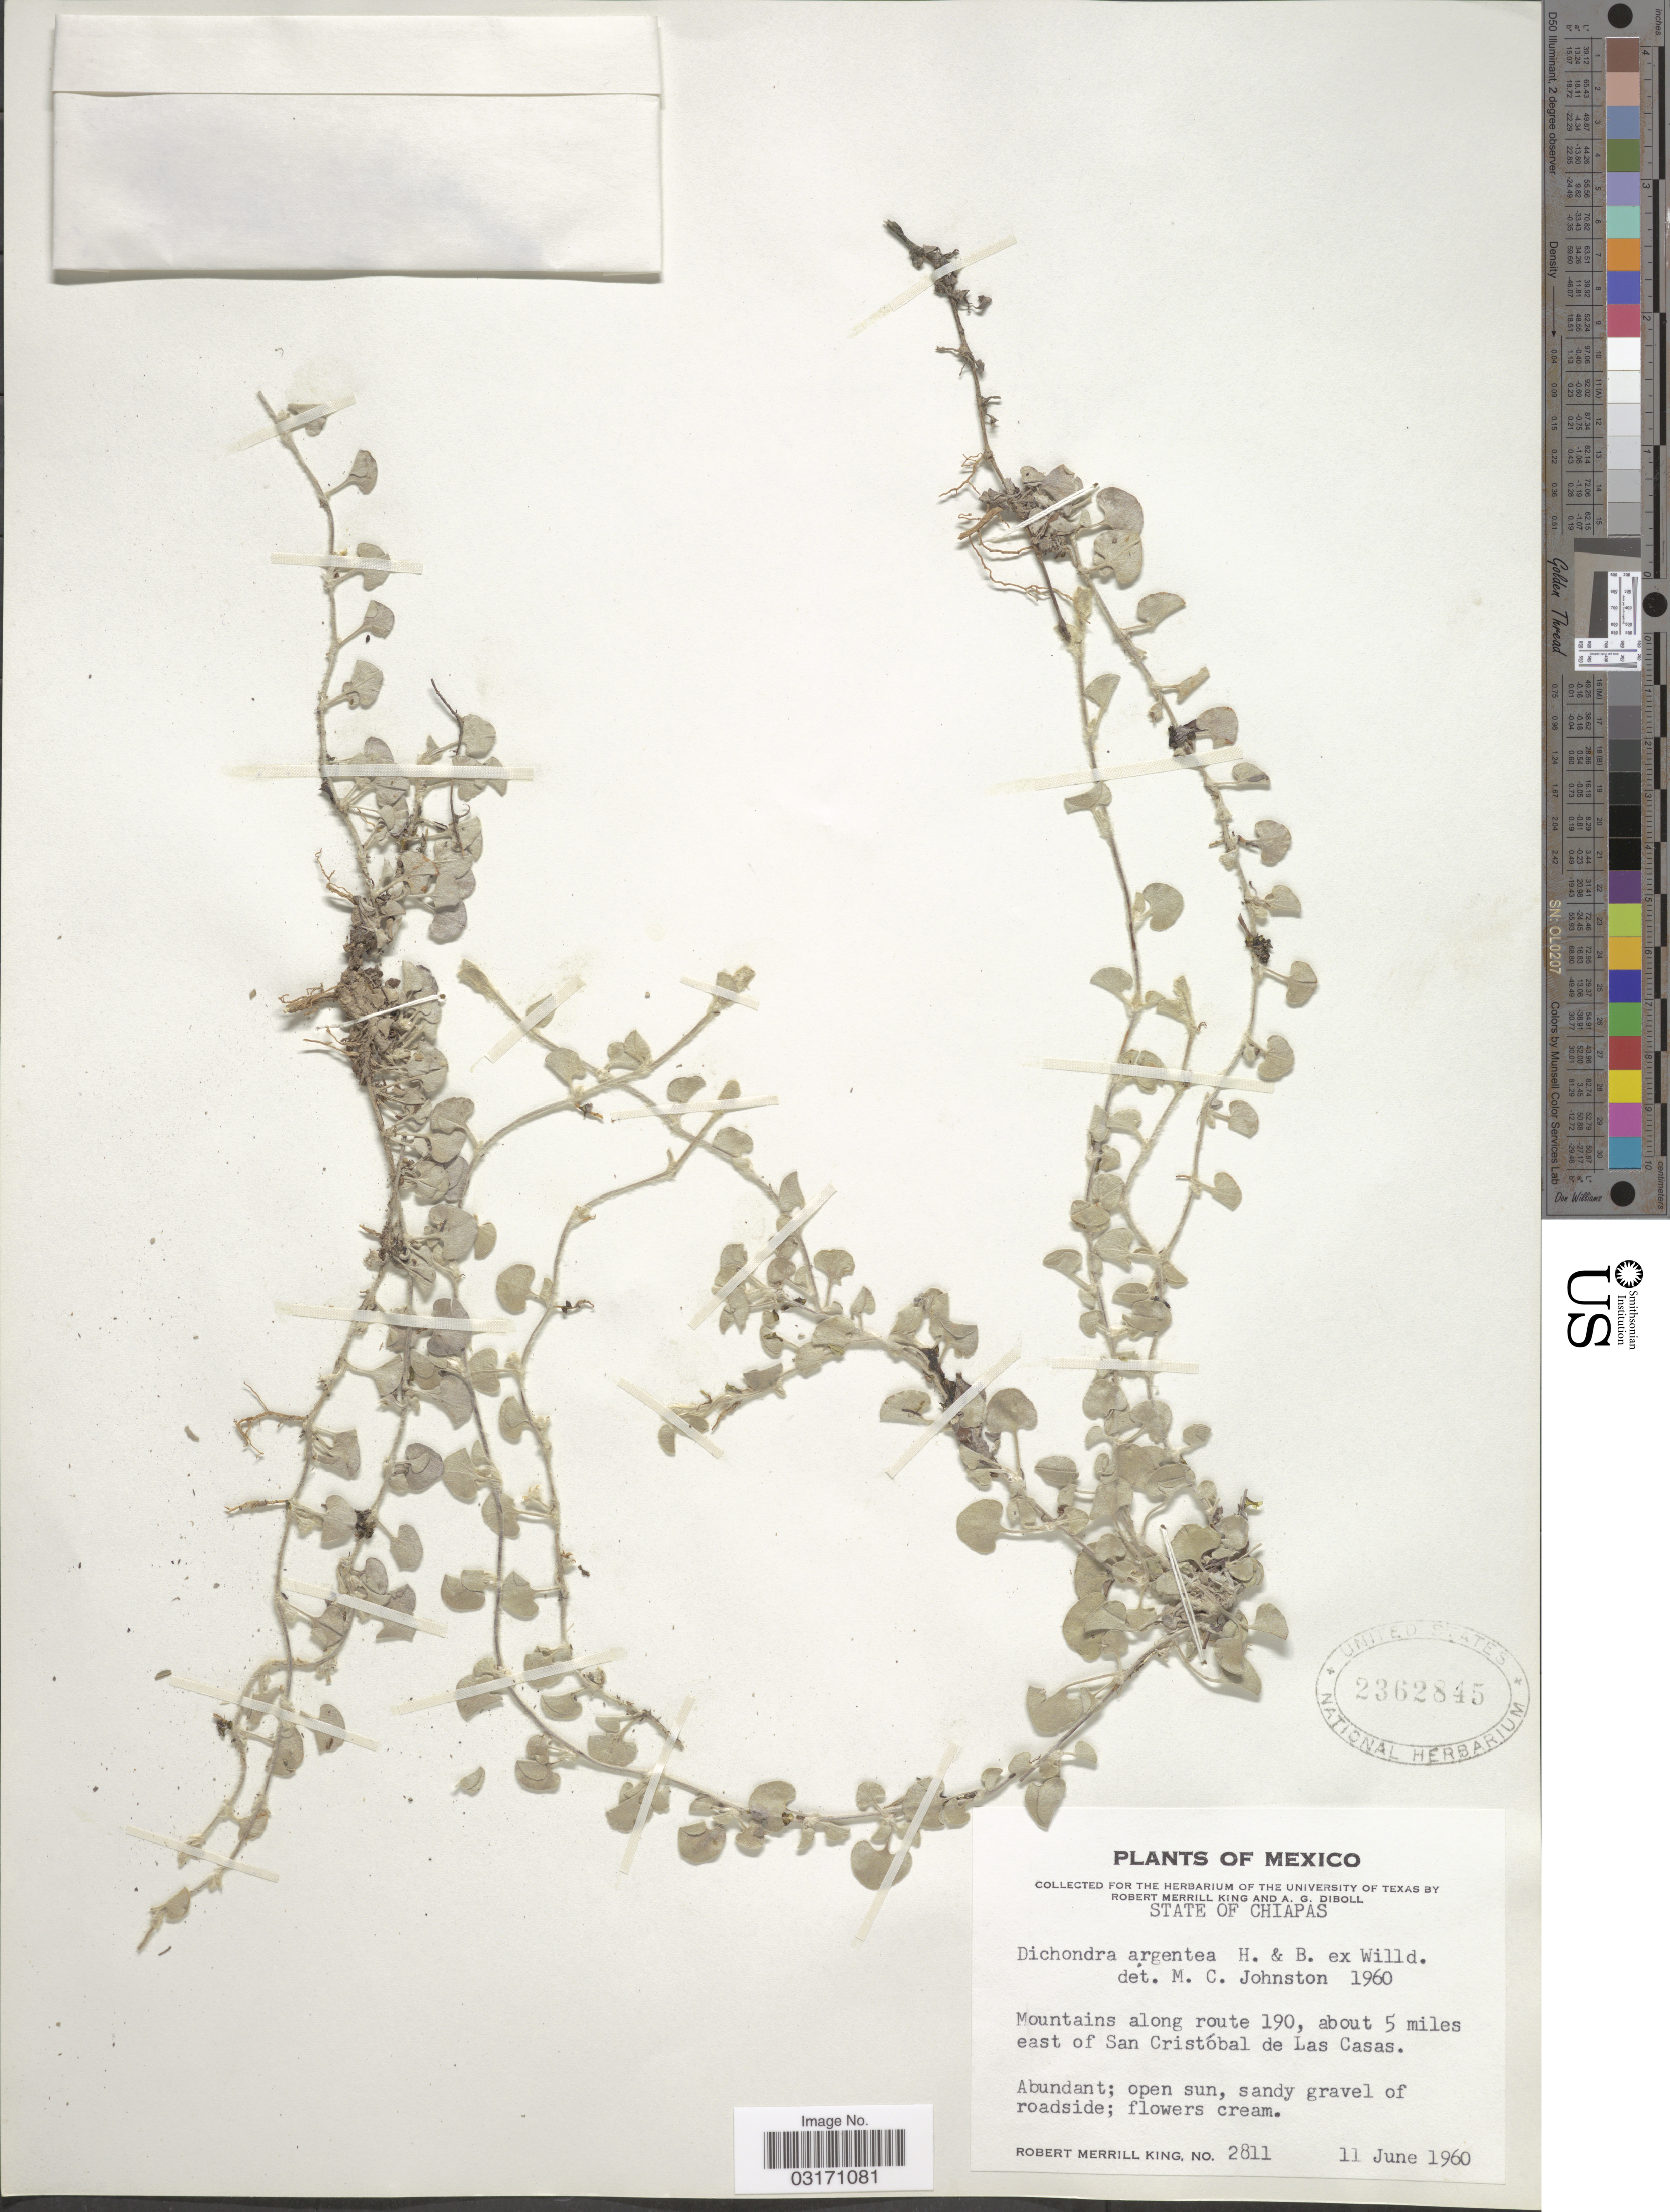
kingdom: Plantae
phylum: Tracheophyta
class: Magnoliopsida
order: Solanales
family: Convolvulaceae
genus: Dichondra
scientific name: Dichondra argentea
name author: Humb. & Bonpl. ex Willd.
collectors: R. M. King & A. Diboll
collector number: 2811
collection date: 1960-06-11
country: Mexico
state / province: Chiapas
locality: Mountains along route 190, about 5 miles east of San Cristóbal de Las Casas.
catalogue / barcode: US 2362845